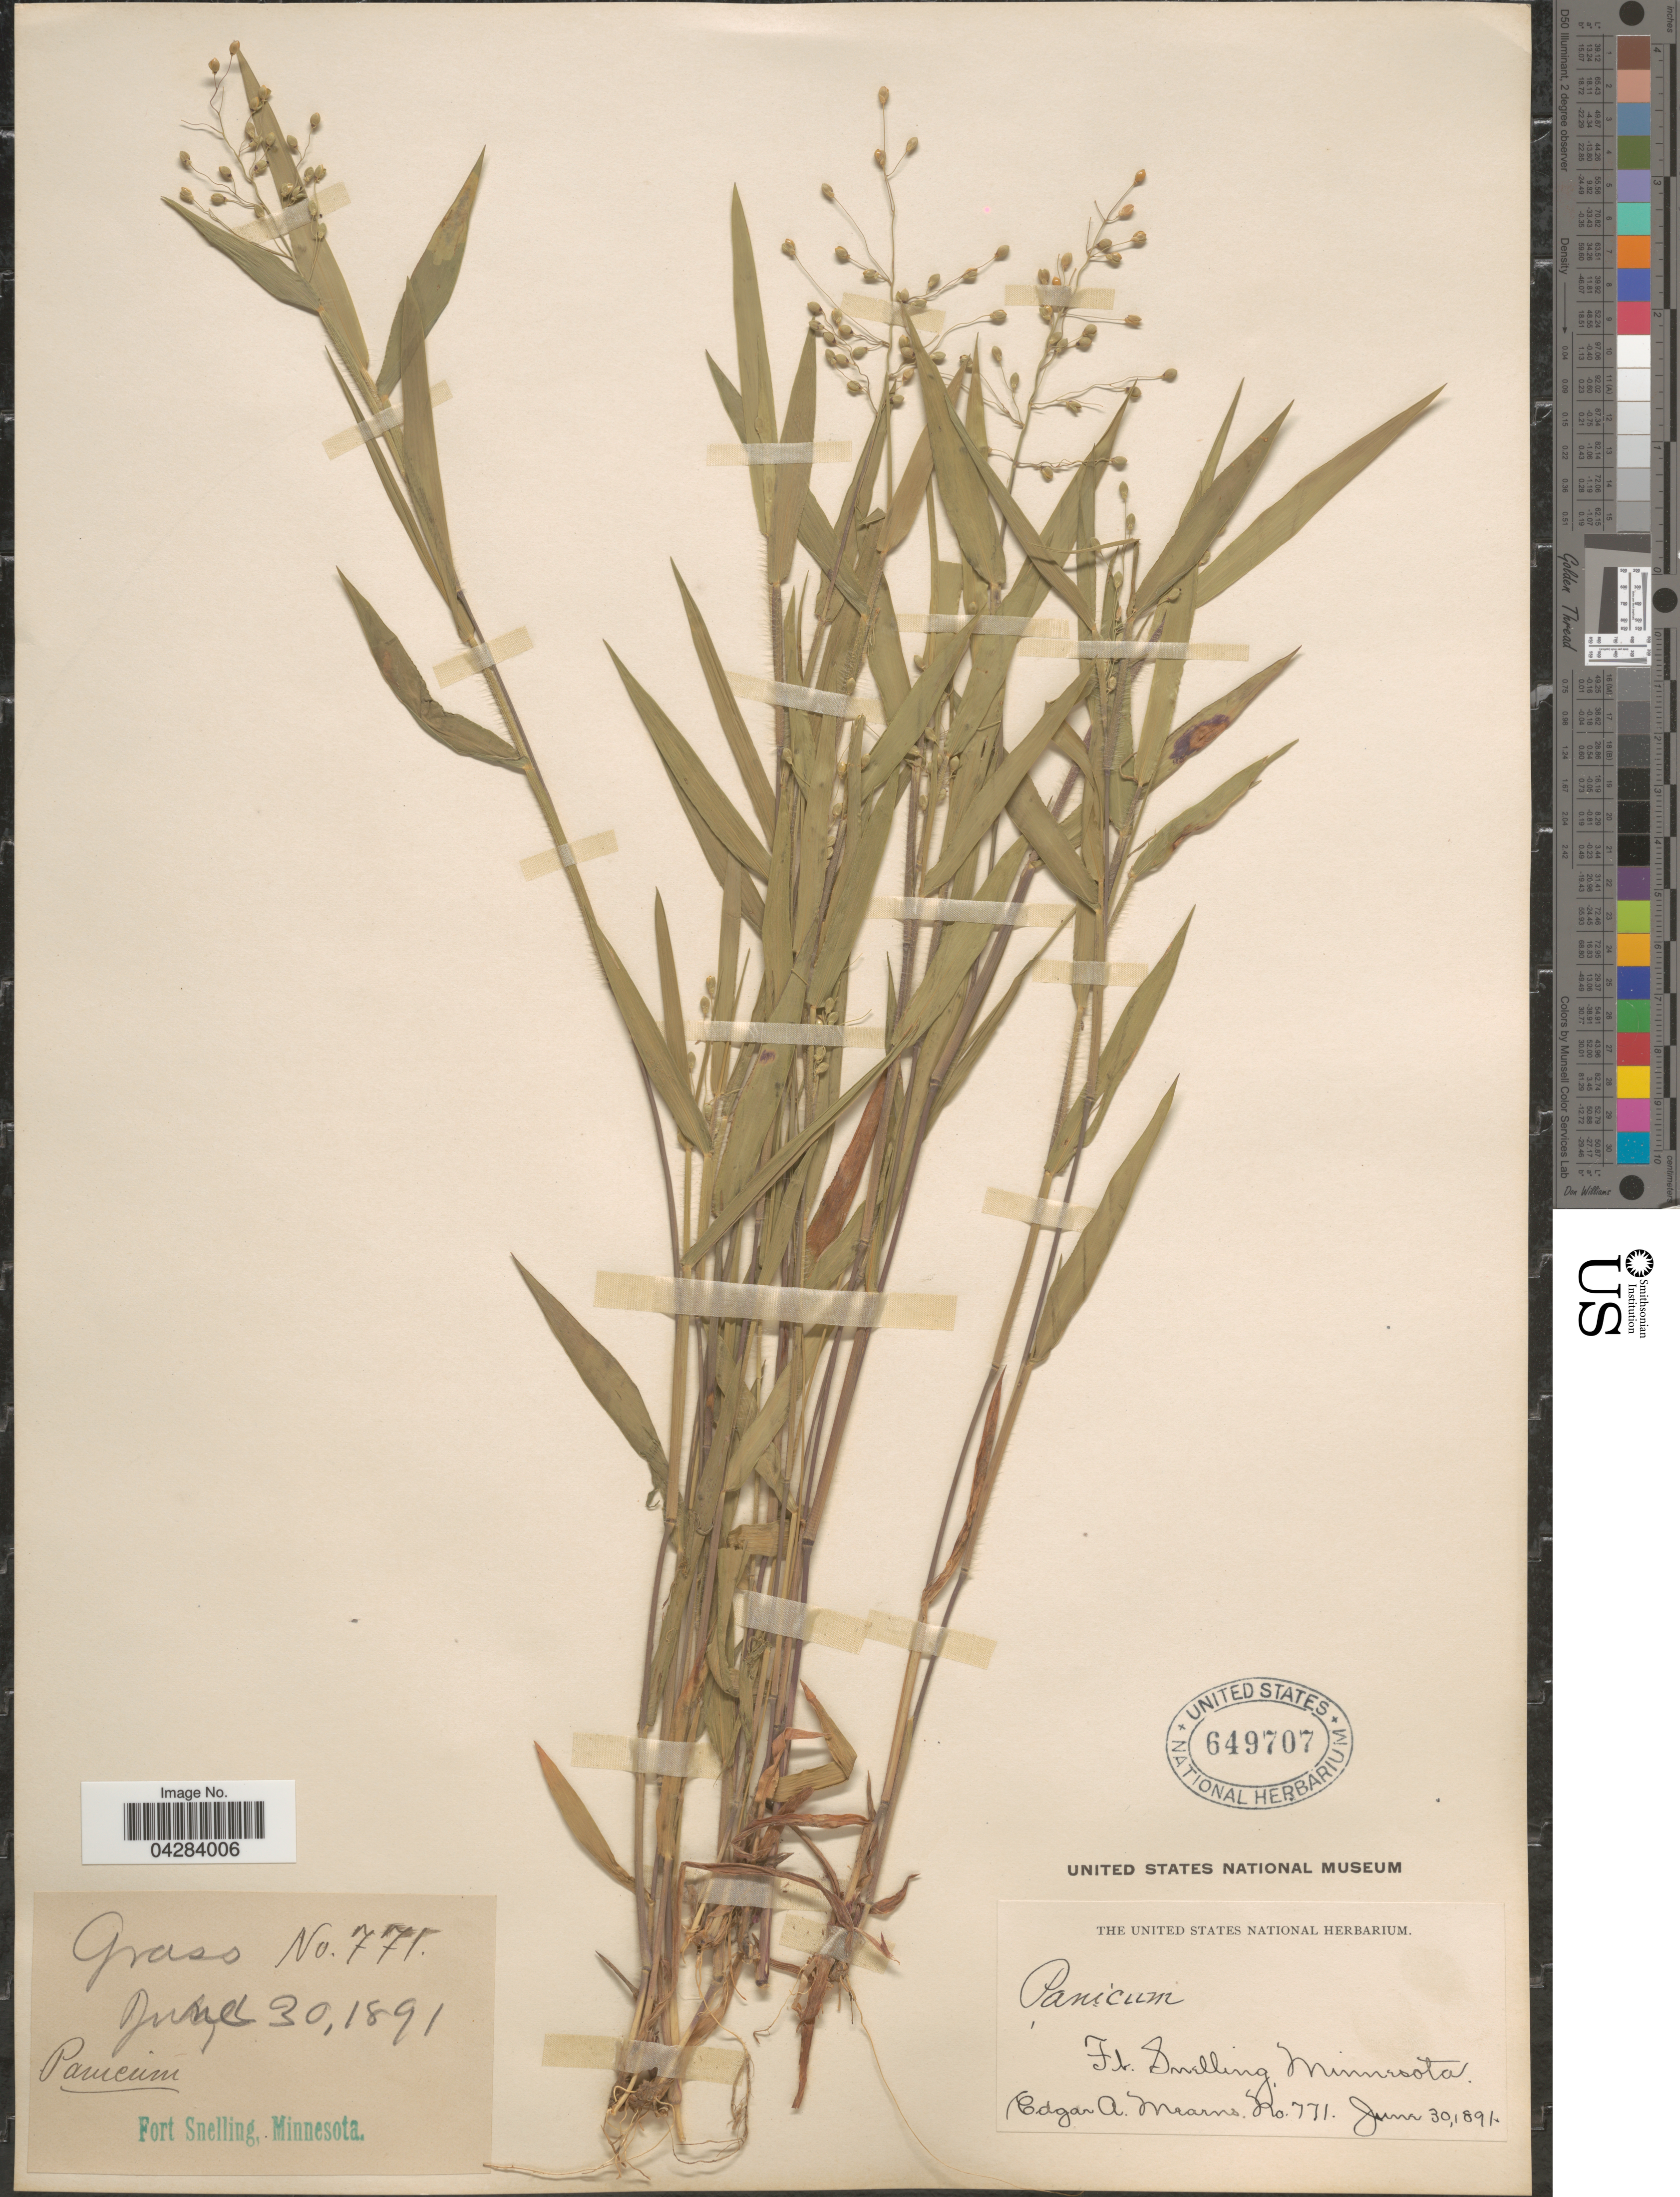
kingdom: Plantae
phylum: Tracheophyta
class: Liliopsida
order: Poales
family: Poaceae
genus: Dichanthelium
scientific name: Dichanthelium oligosanthes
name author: (Schult.) Gould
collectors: E. A. Mearns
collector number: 771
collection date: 1891-06-30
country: United States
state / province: Minnesota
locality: Fort Snelling.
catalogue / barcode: US 649707